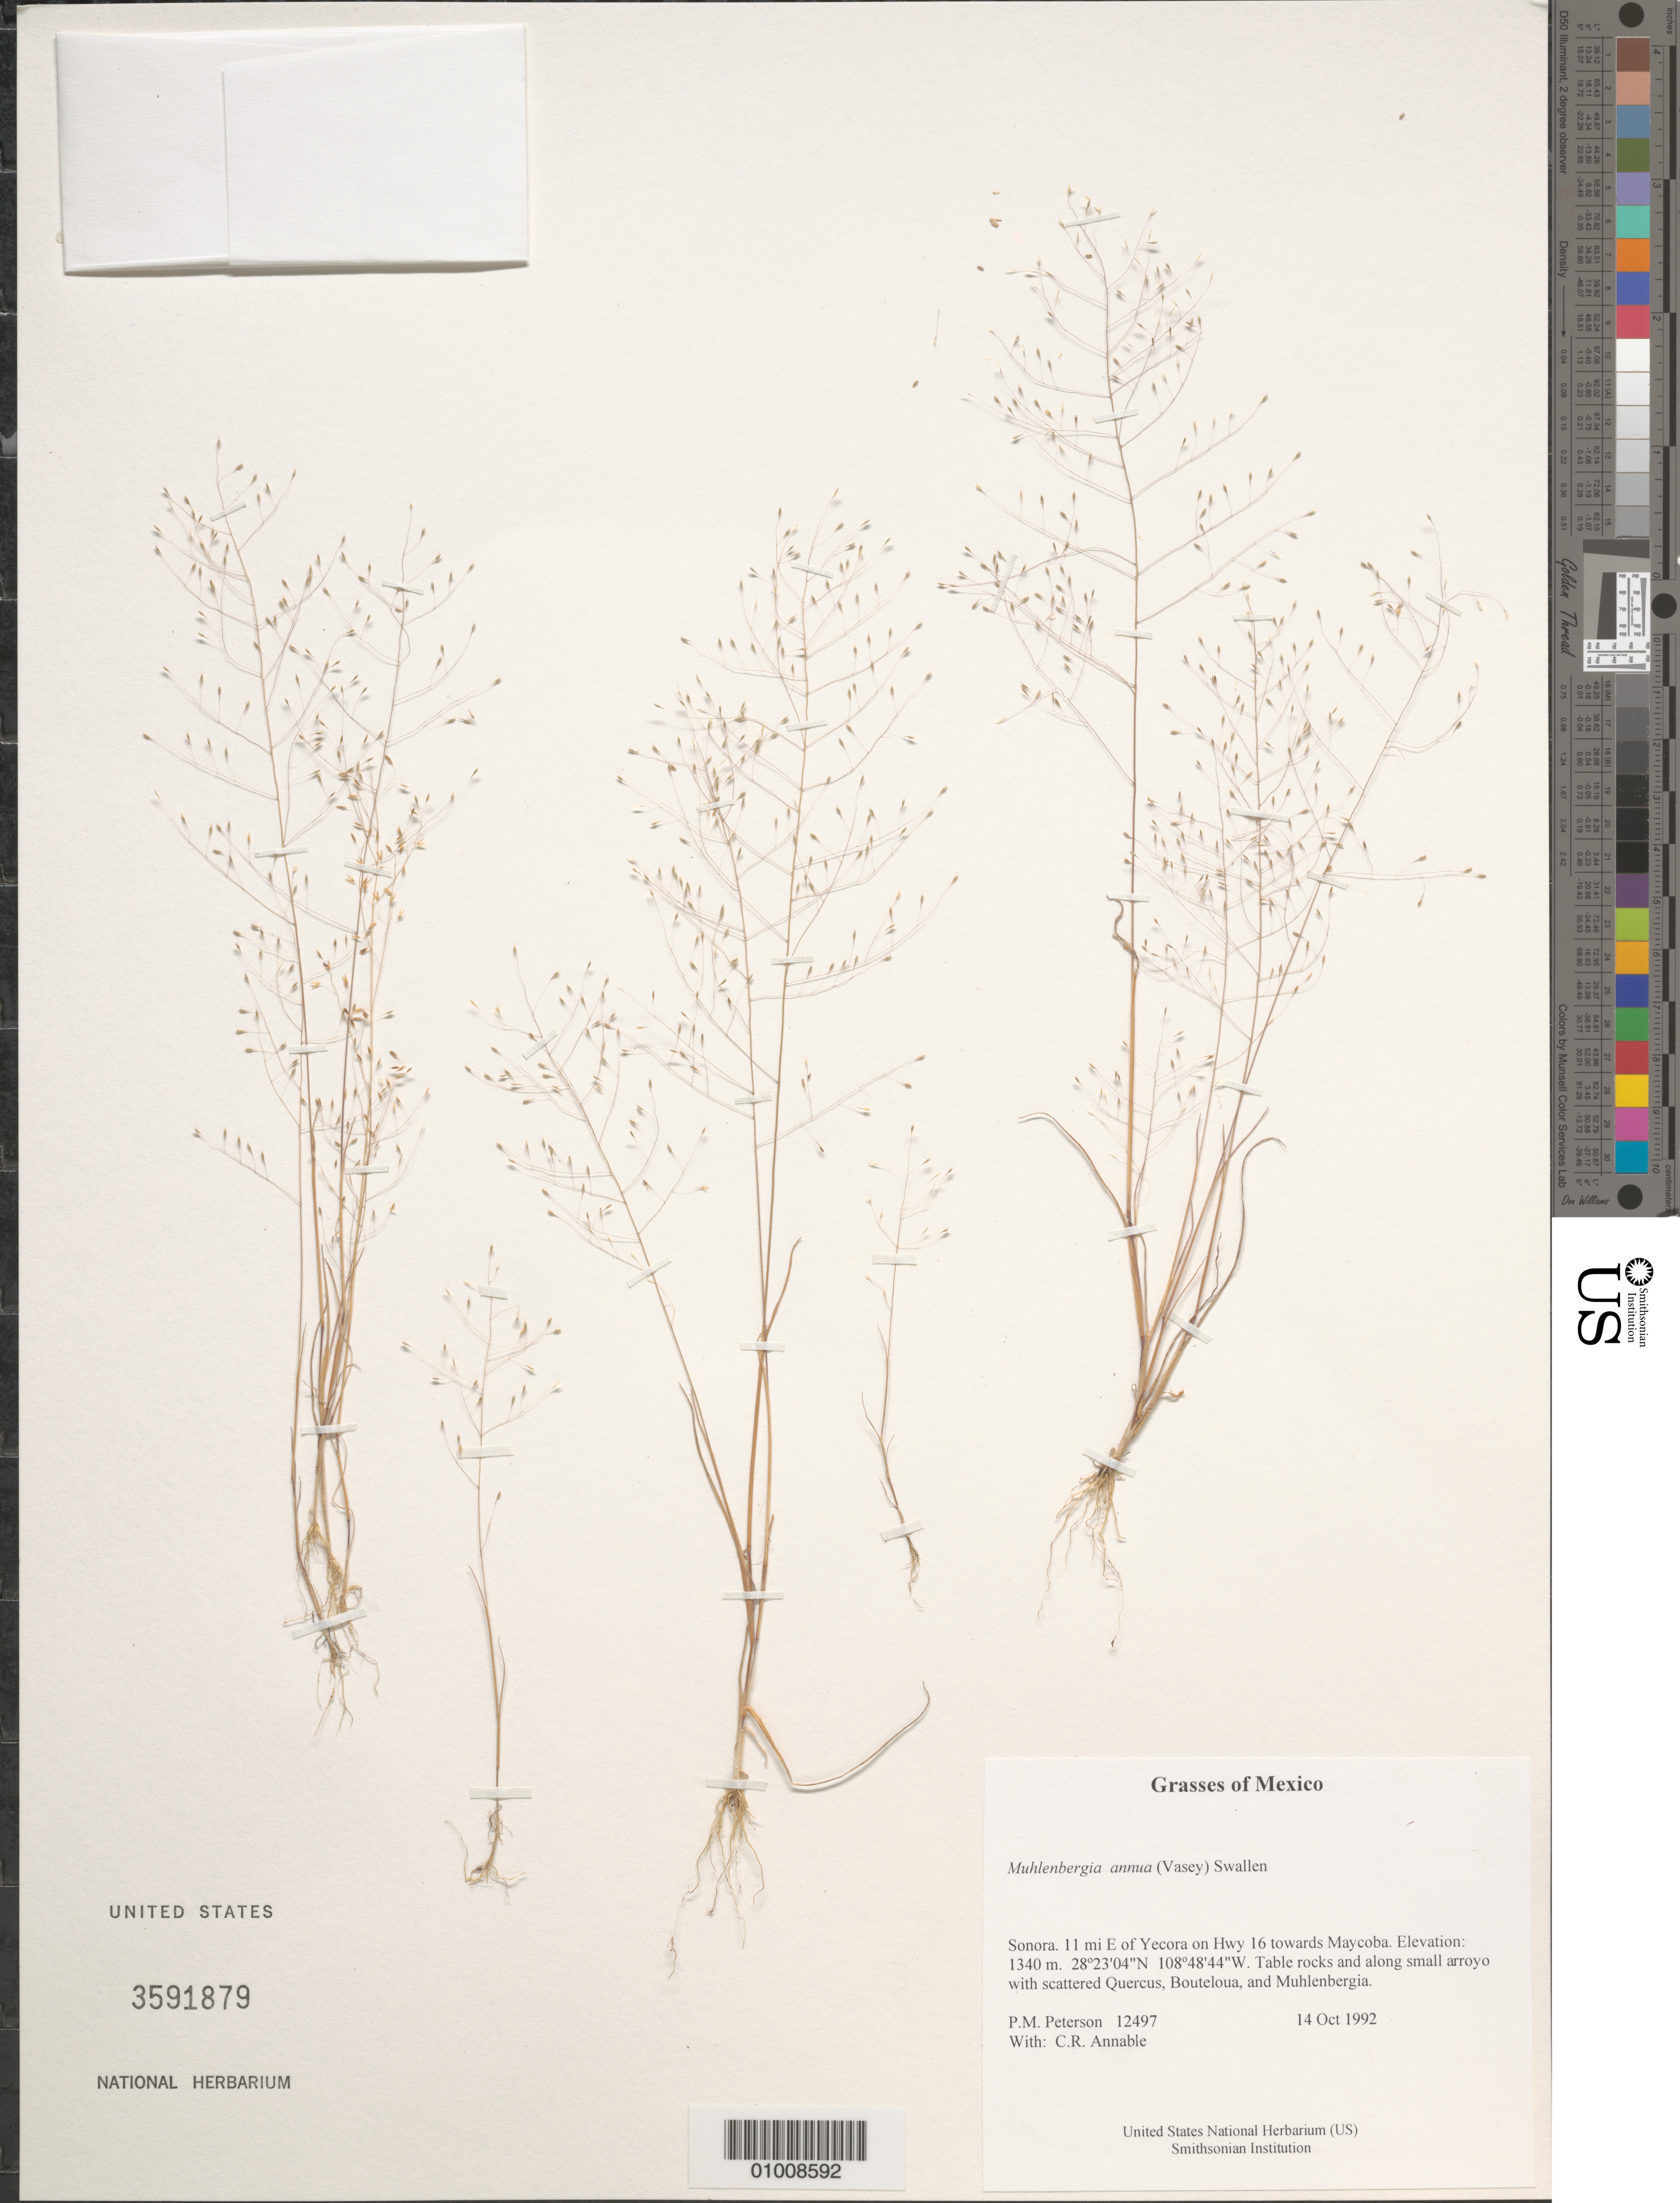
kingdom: Plantae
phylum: Tracheophyta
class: Liliopsida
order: Poales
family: Poaceae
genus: Muhlenbergia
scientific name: Muhlenbergia annua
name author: (Vasey) Swallen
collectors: P. M. Peterson & C. R. Annable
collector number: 12497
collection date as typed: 14 Oct 1992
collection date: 1992-10-14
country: Mexico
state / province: Sonora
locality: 11 mi E of Yecora on Hwy 16 towards Maycoba.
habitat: Table rocks and along small arroyo with scattered Quercus, Bouteloua, and Muhlenbergia.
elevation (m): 1340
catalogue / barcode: US 3591879